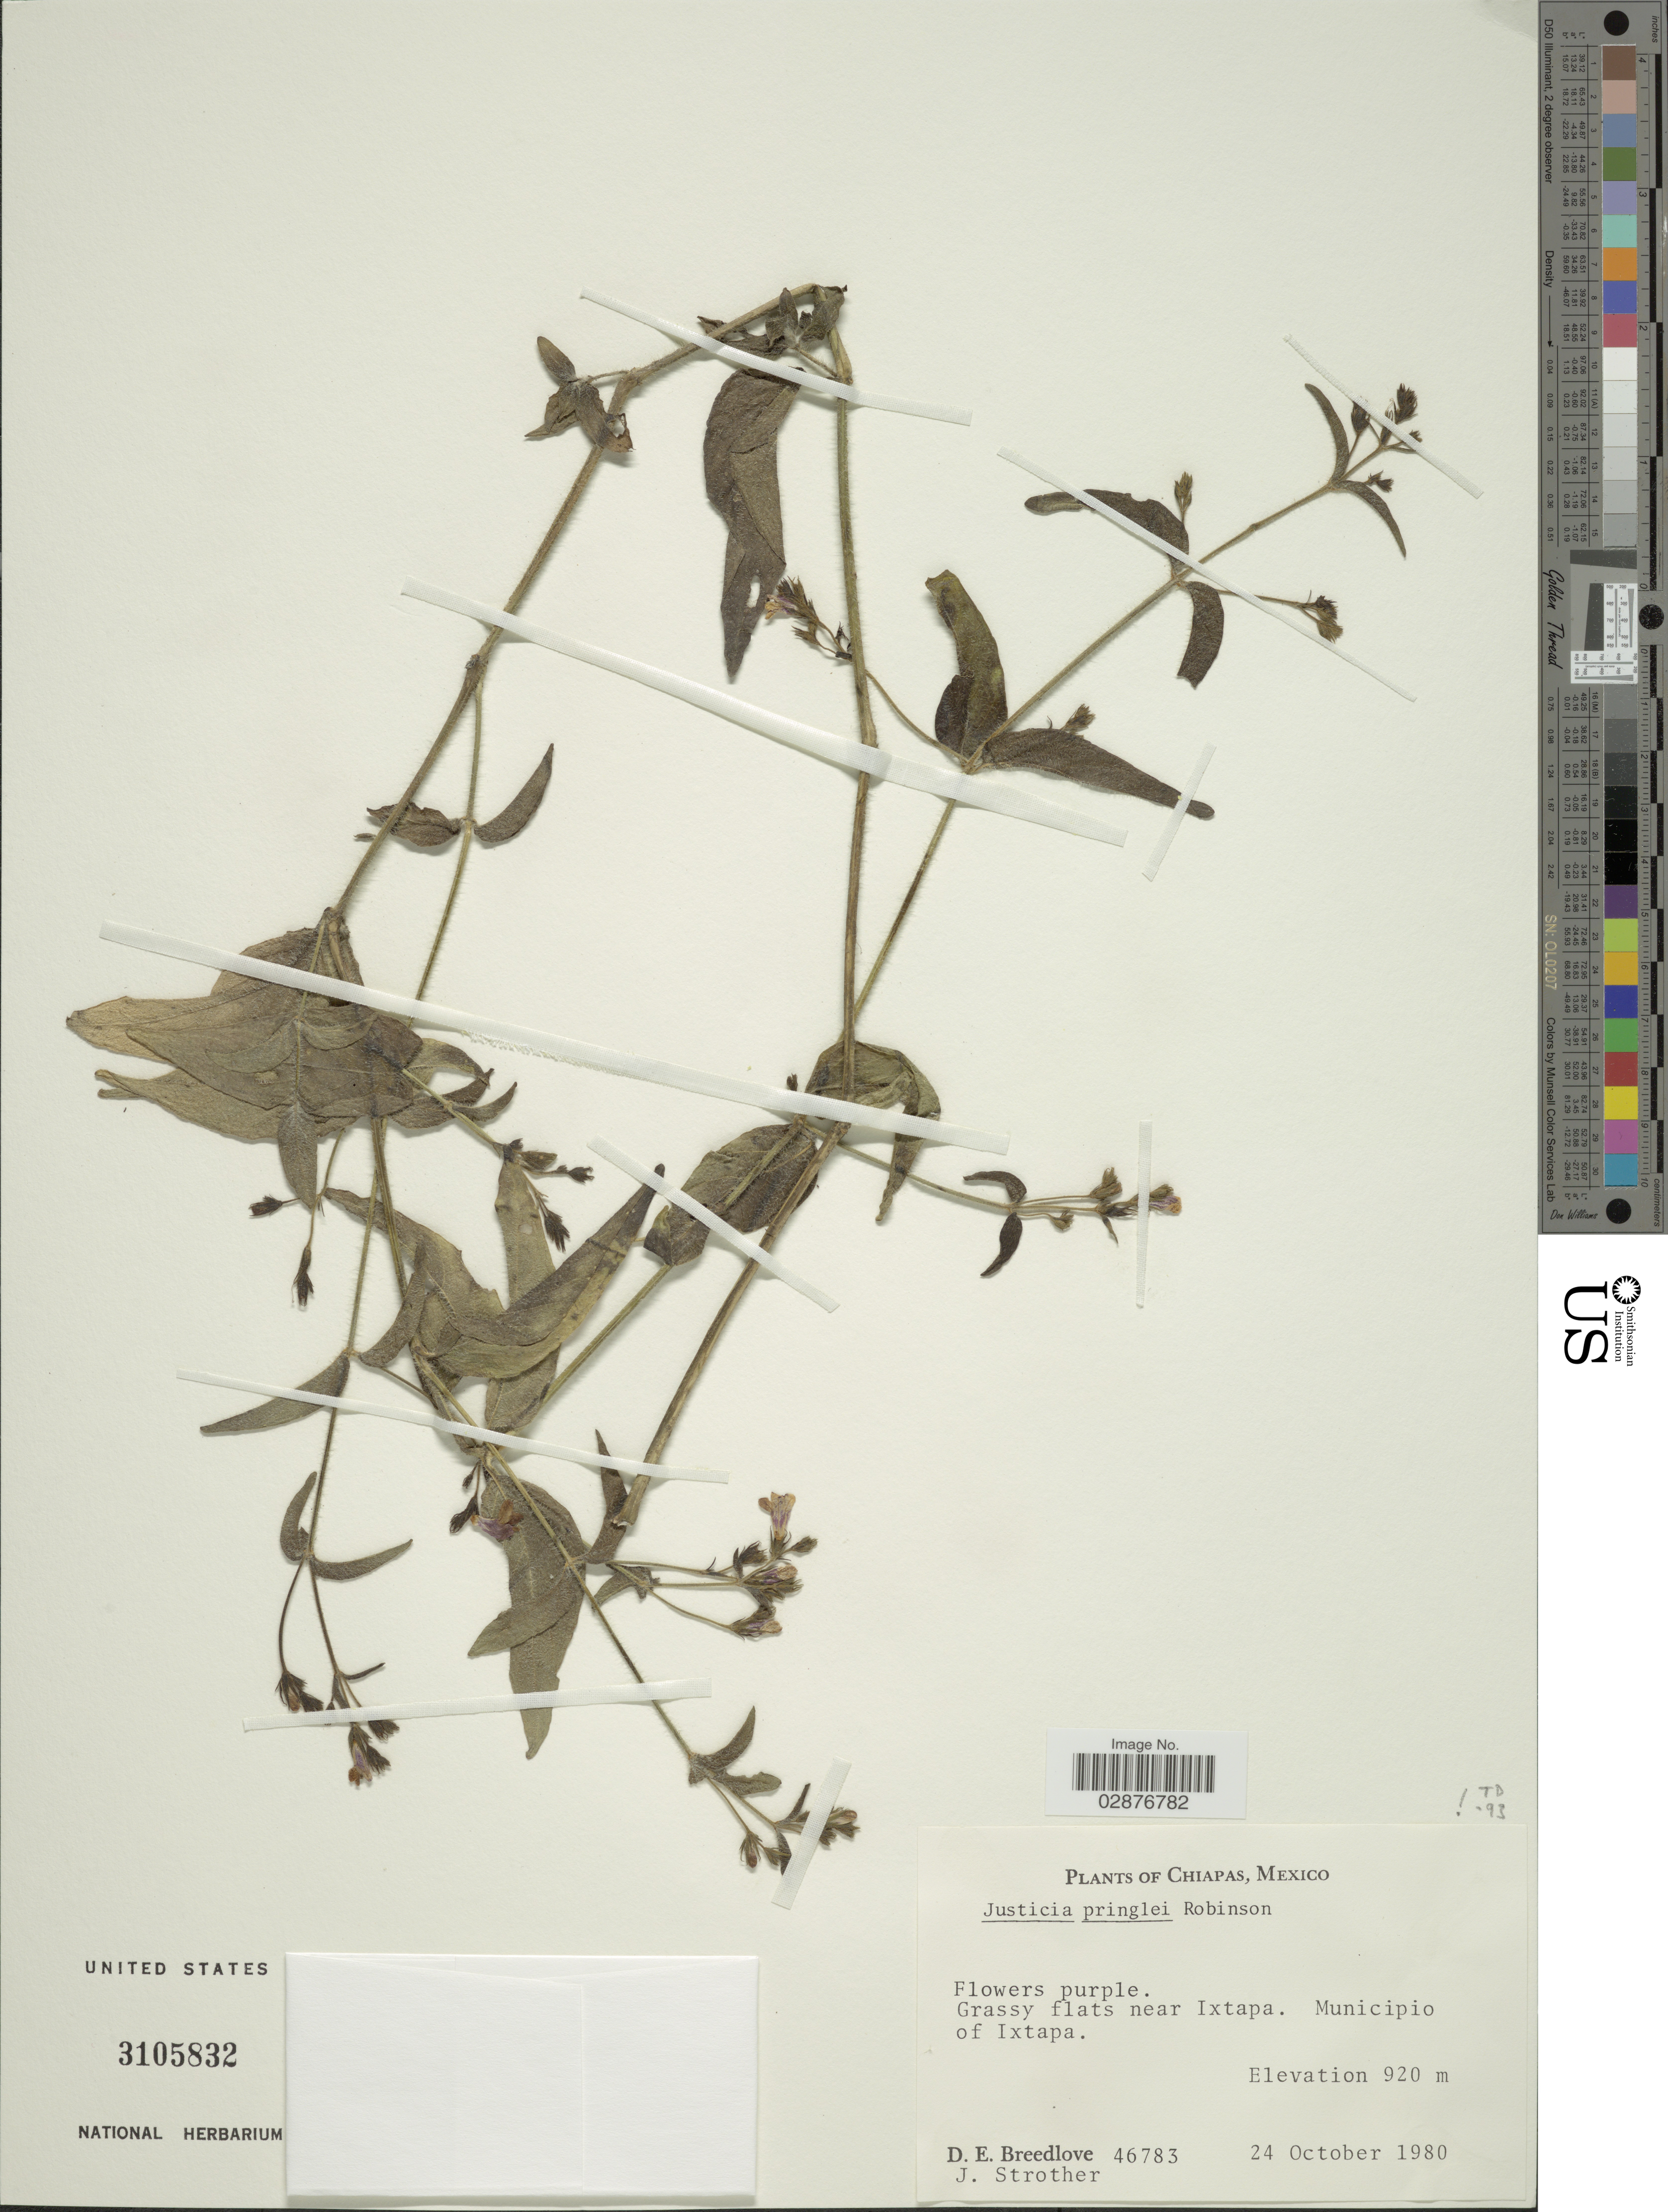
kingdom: Plantae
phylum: Tracheophyta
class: Magnoliopsida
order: Lamiales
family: Acanthaceae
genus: Justicia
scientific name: Justicia pringlei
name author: B.L. Rob.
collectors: D. E. Breedlove & J. Strother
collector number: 46783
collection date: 1980-10-24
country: Mexico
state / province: Chiapas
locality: Grassy flats near Ixtapa. Municipio of Ixtapa.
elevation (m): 920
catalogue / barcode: US 3105832